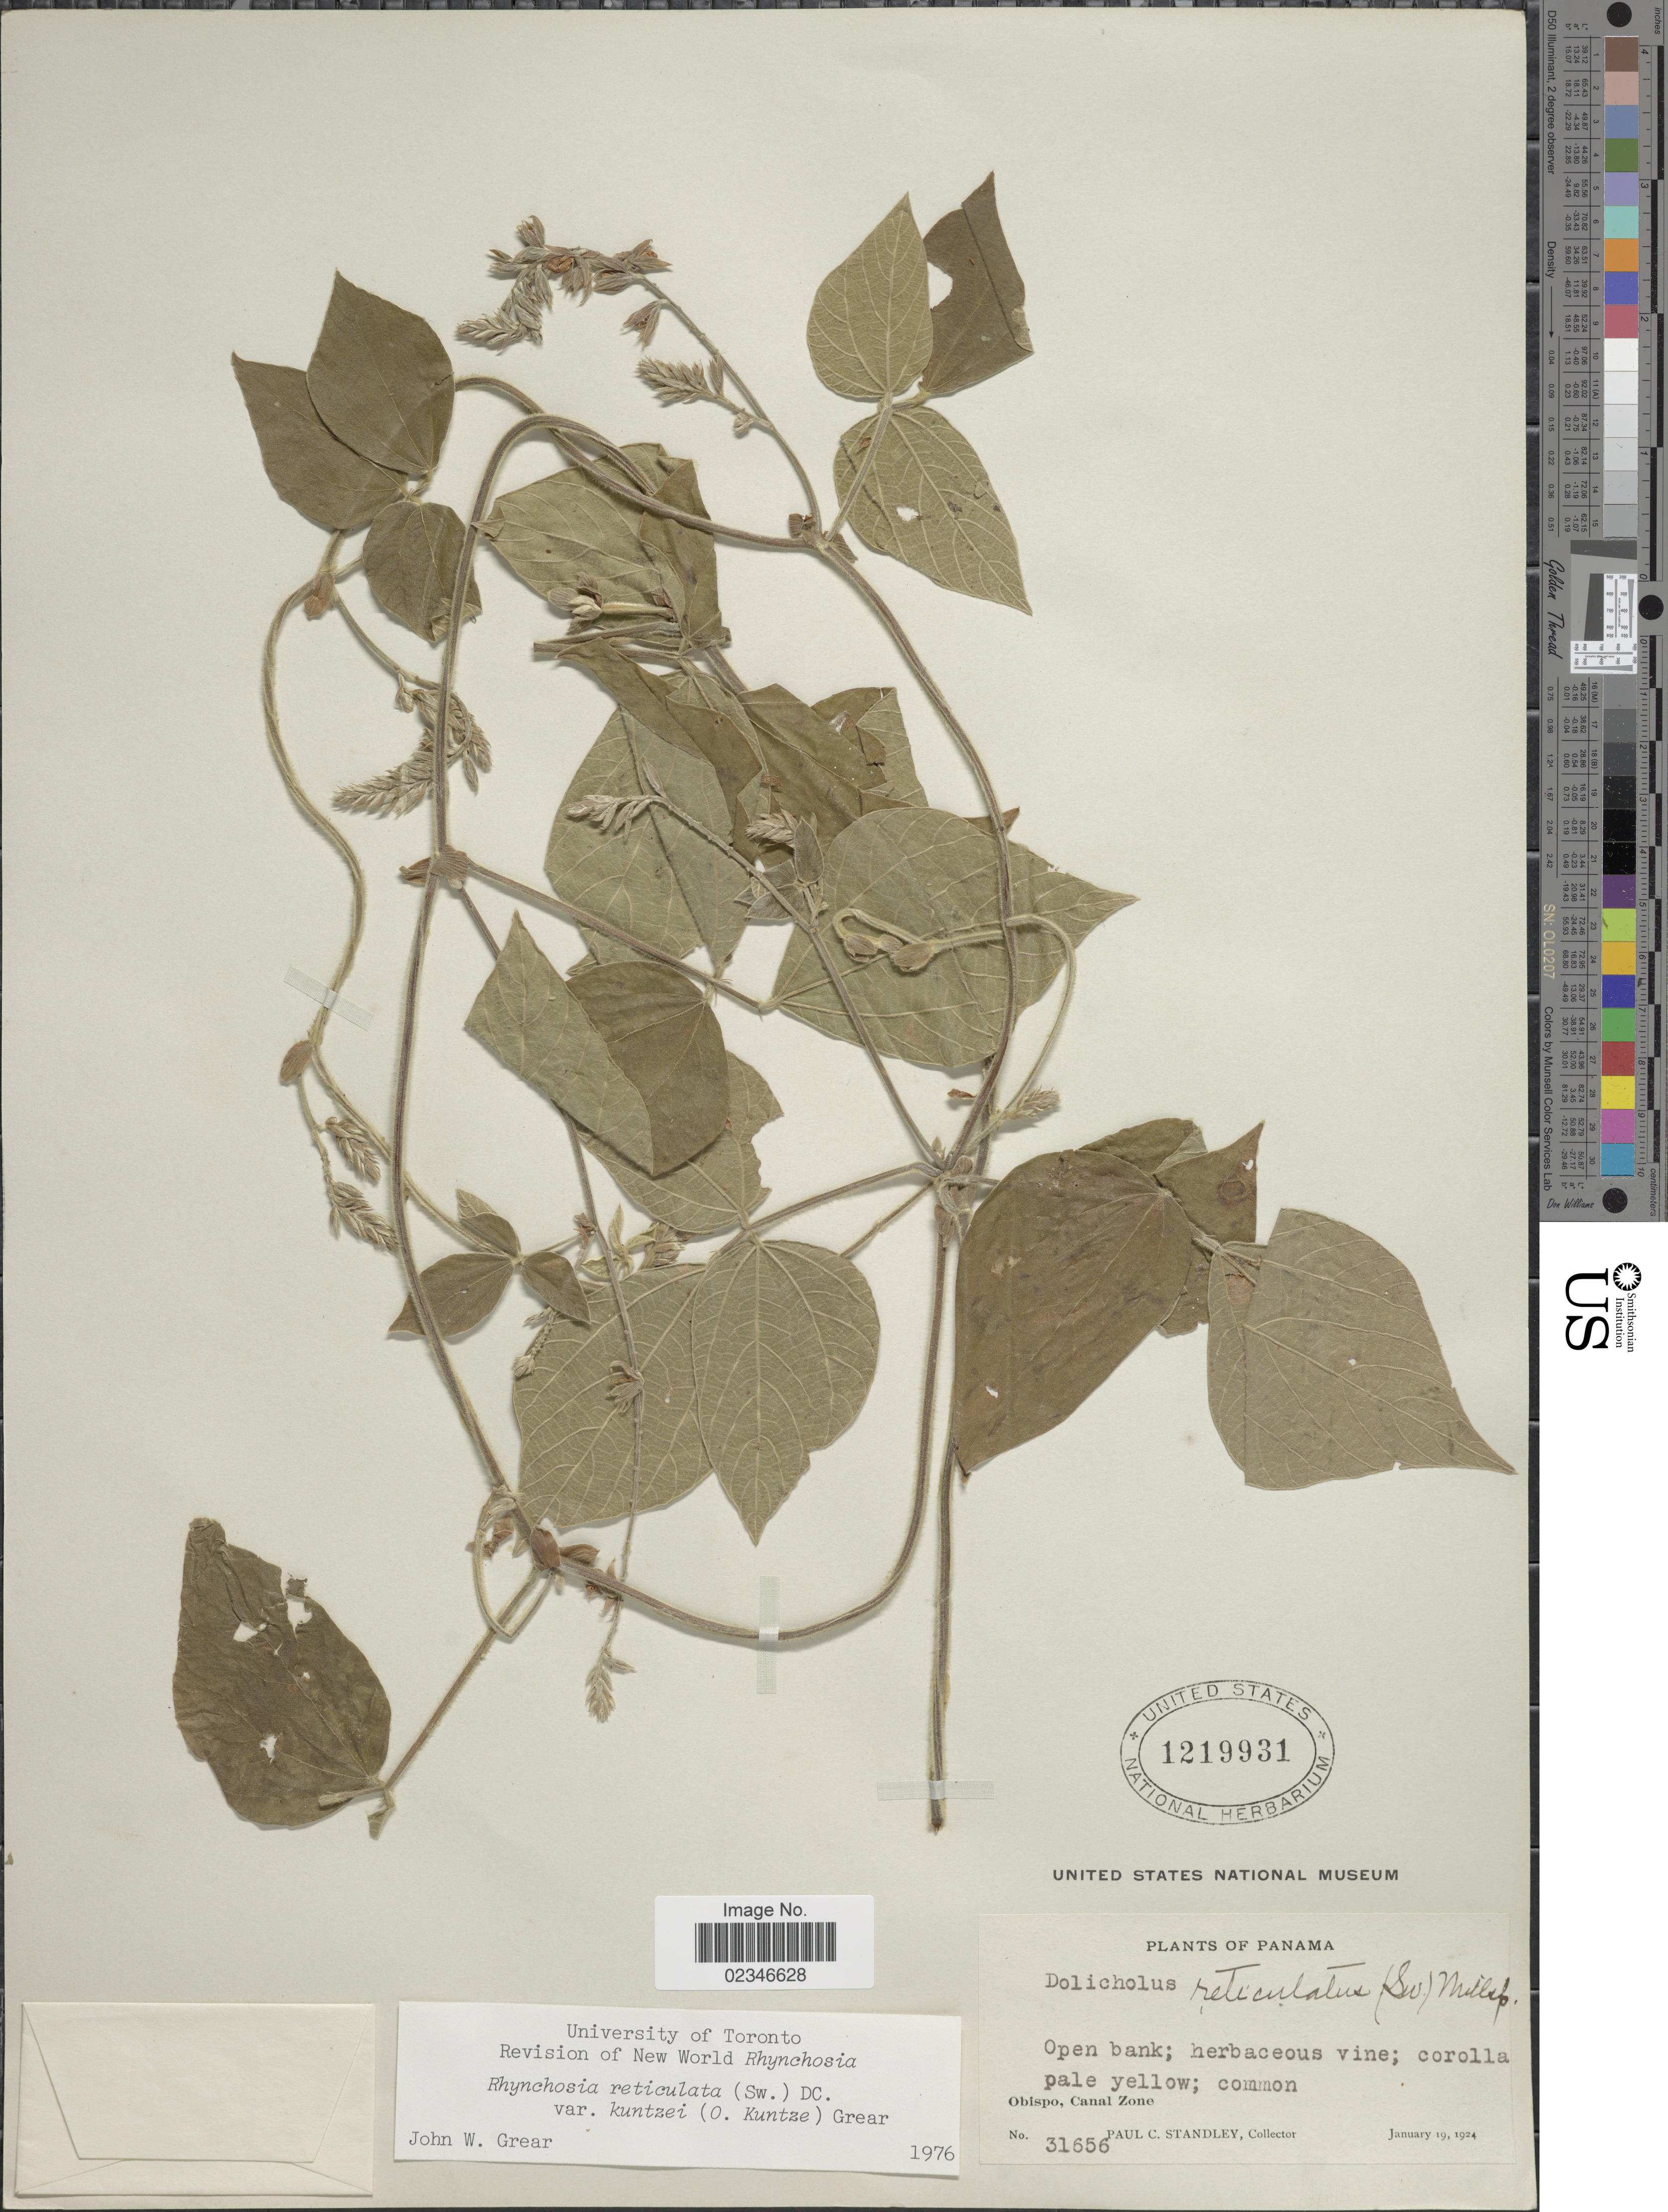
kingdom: Plantae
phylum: Tracheophyta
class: Magnoliopsida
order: Fabales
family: Fabaceae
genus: Rhynchosia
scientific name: Rhynchosia reticulata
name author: (Sw.) DC.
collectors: P. C. Standley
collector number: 31656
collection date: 1924-01-19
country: Panama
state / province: Colón / Panamá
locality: Obispo, Canal Zone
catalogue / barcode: US 1219931